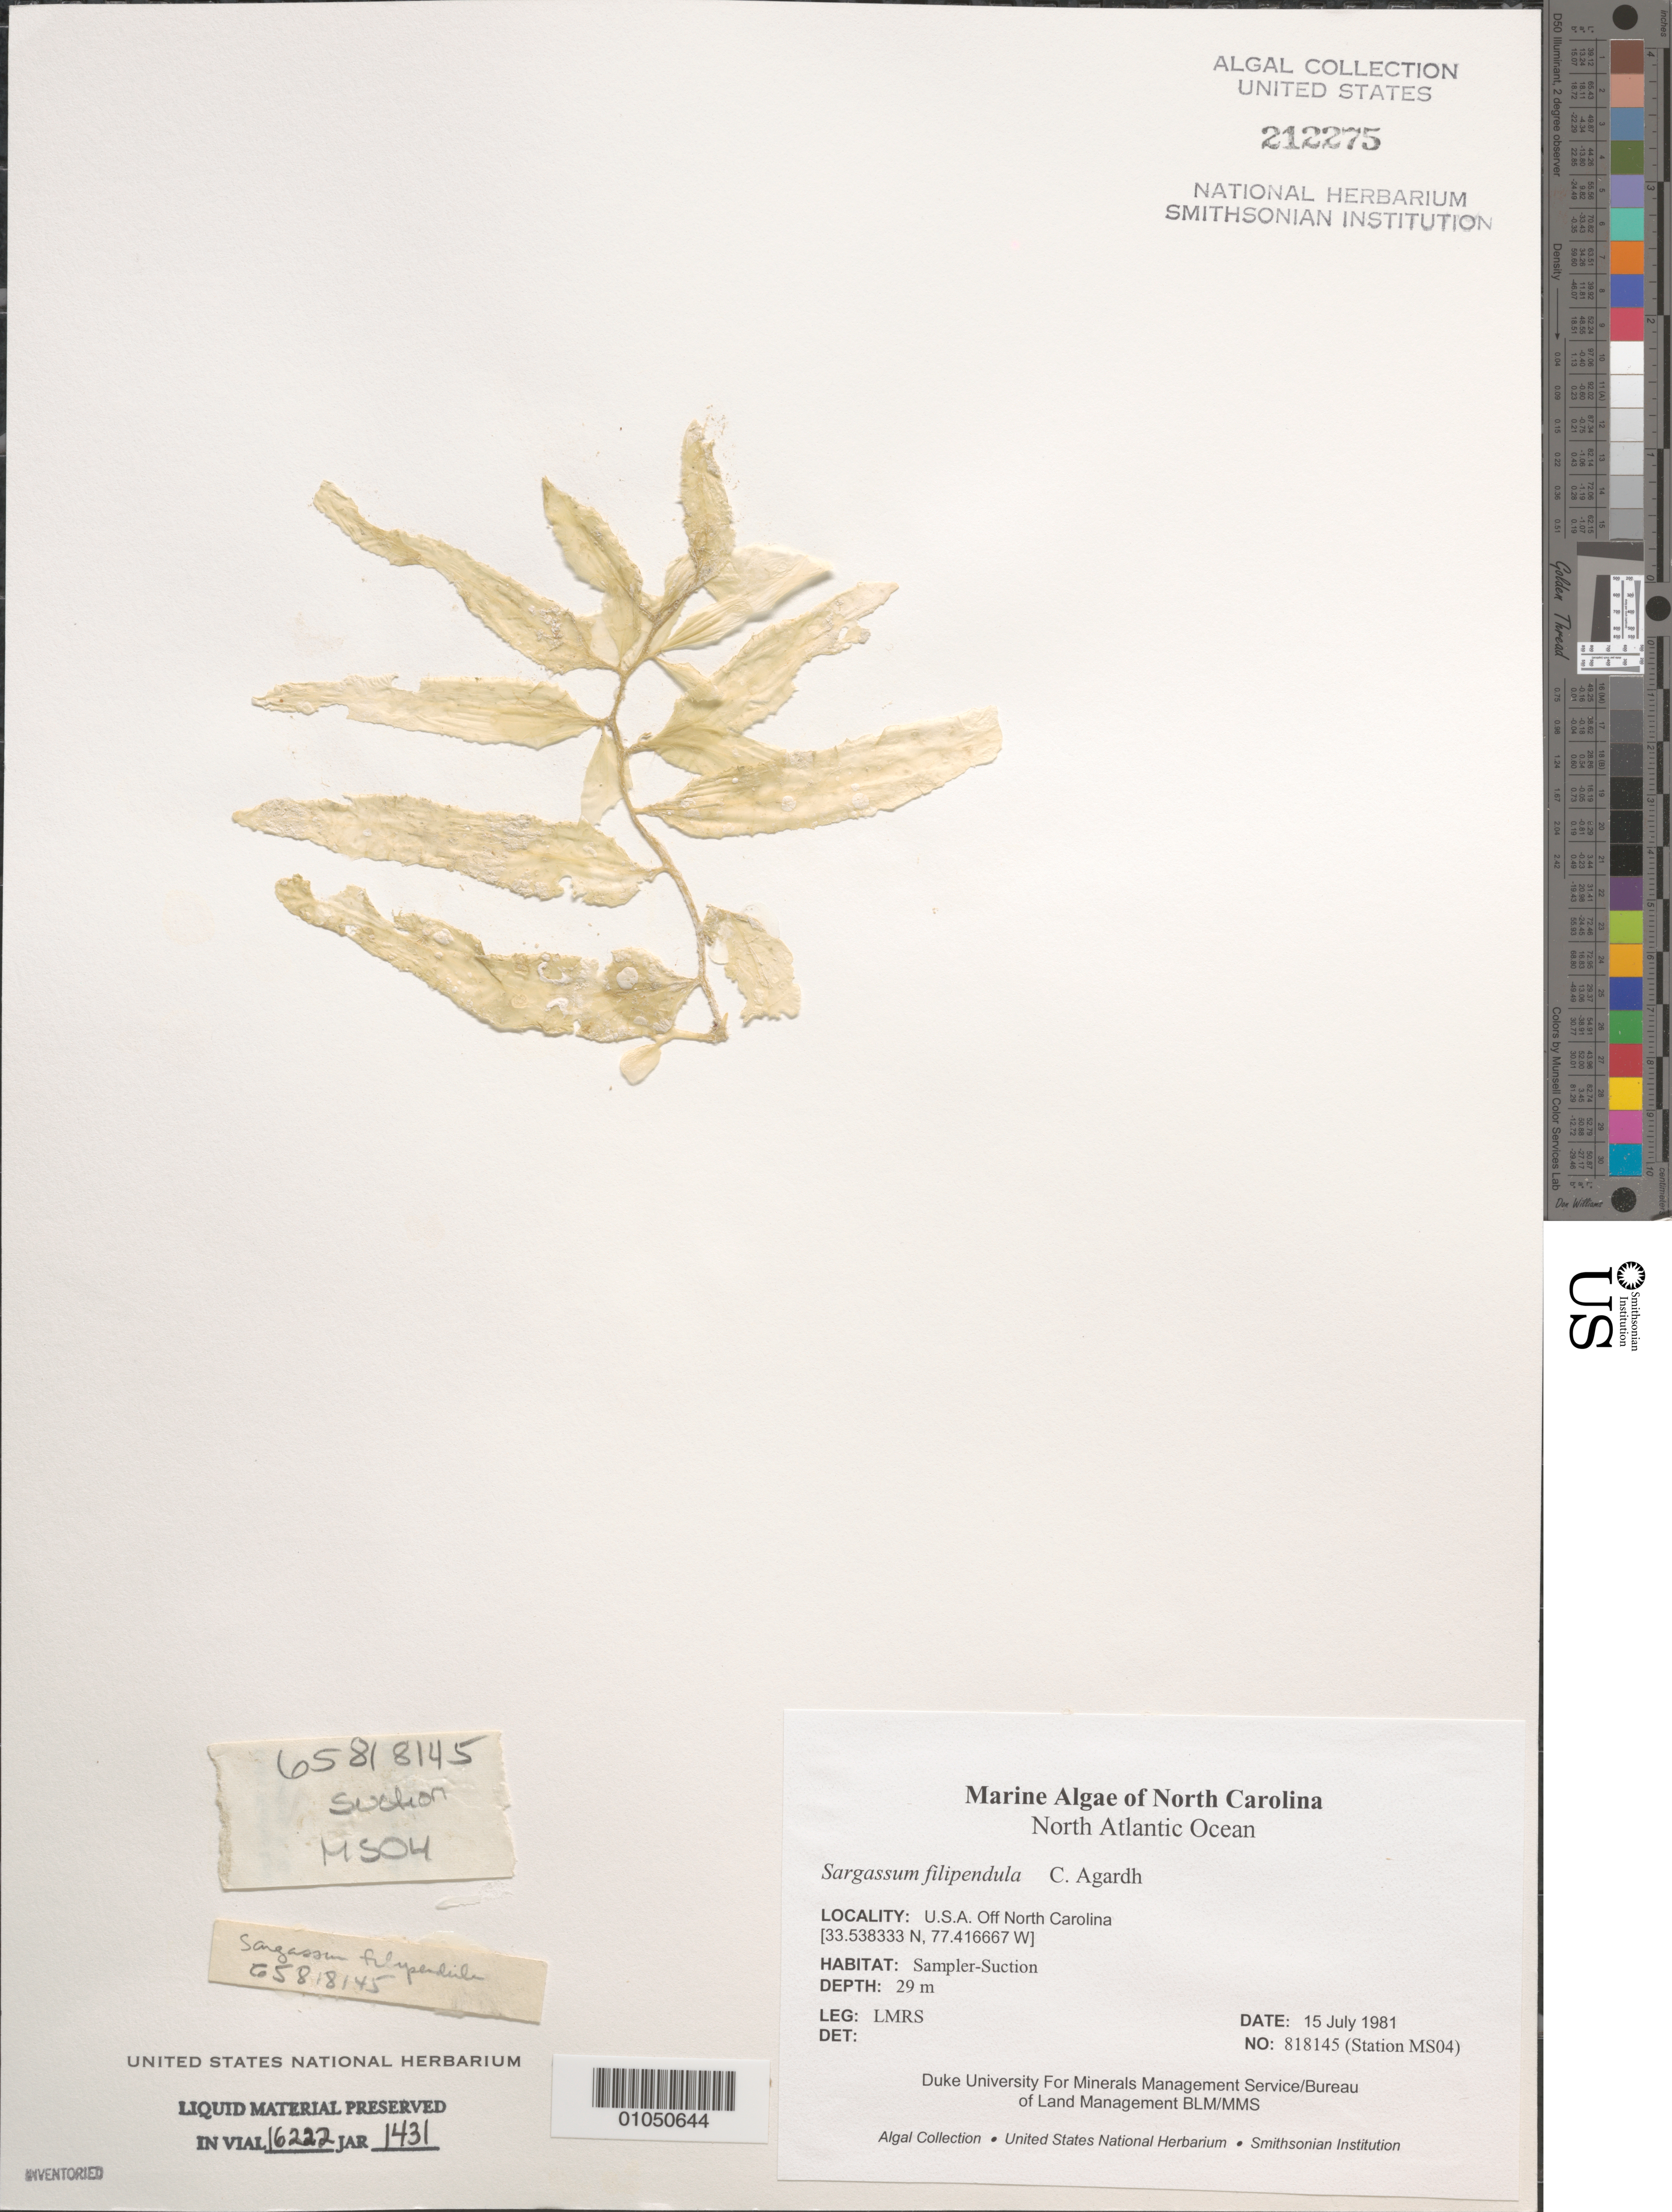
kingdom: Chromista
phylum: Ochrophyta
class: Phaeophyceae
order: Fucales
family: Sargassaceae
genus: Sargassum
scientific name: Sargassum filipendula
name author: C. Agardh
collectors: LMRS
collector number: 818145 Station MS04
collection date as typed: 15 Jul 1981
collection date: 1981-07-15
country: United States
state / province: North Carolina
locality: North Atlantic Ocean off North Carolina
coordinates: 33.538333 N, 77.416667 W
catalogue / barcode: US 212275